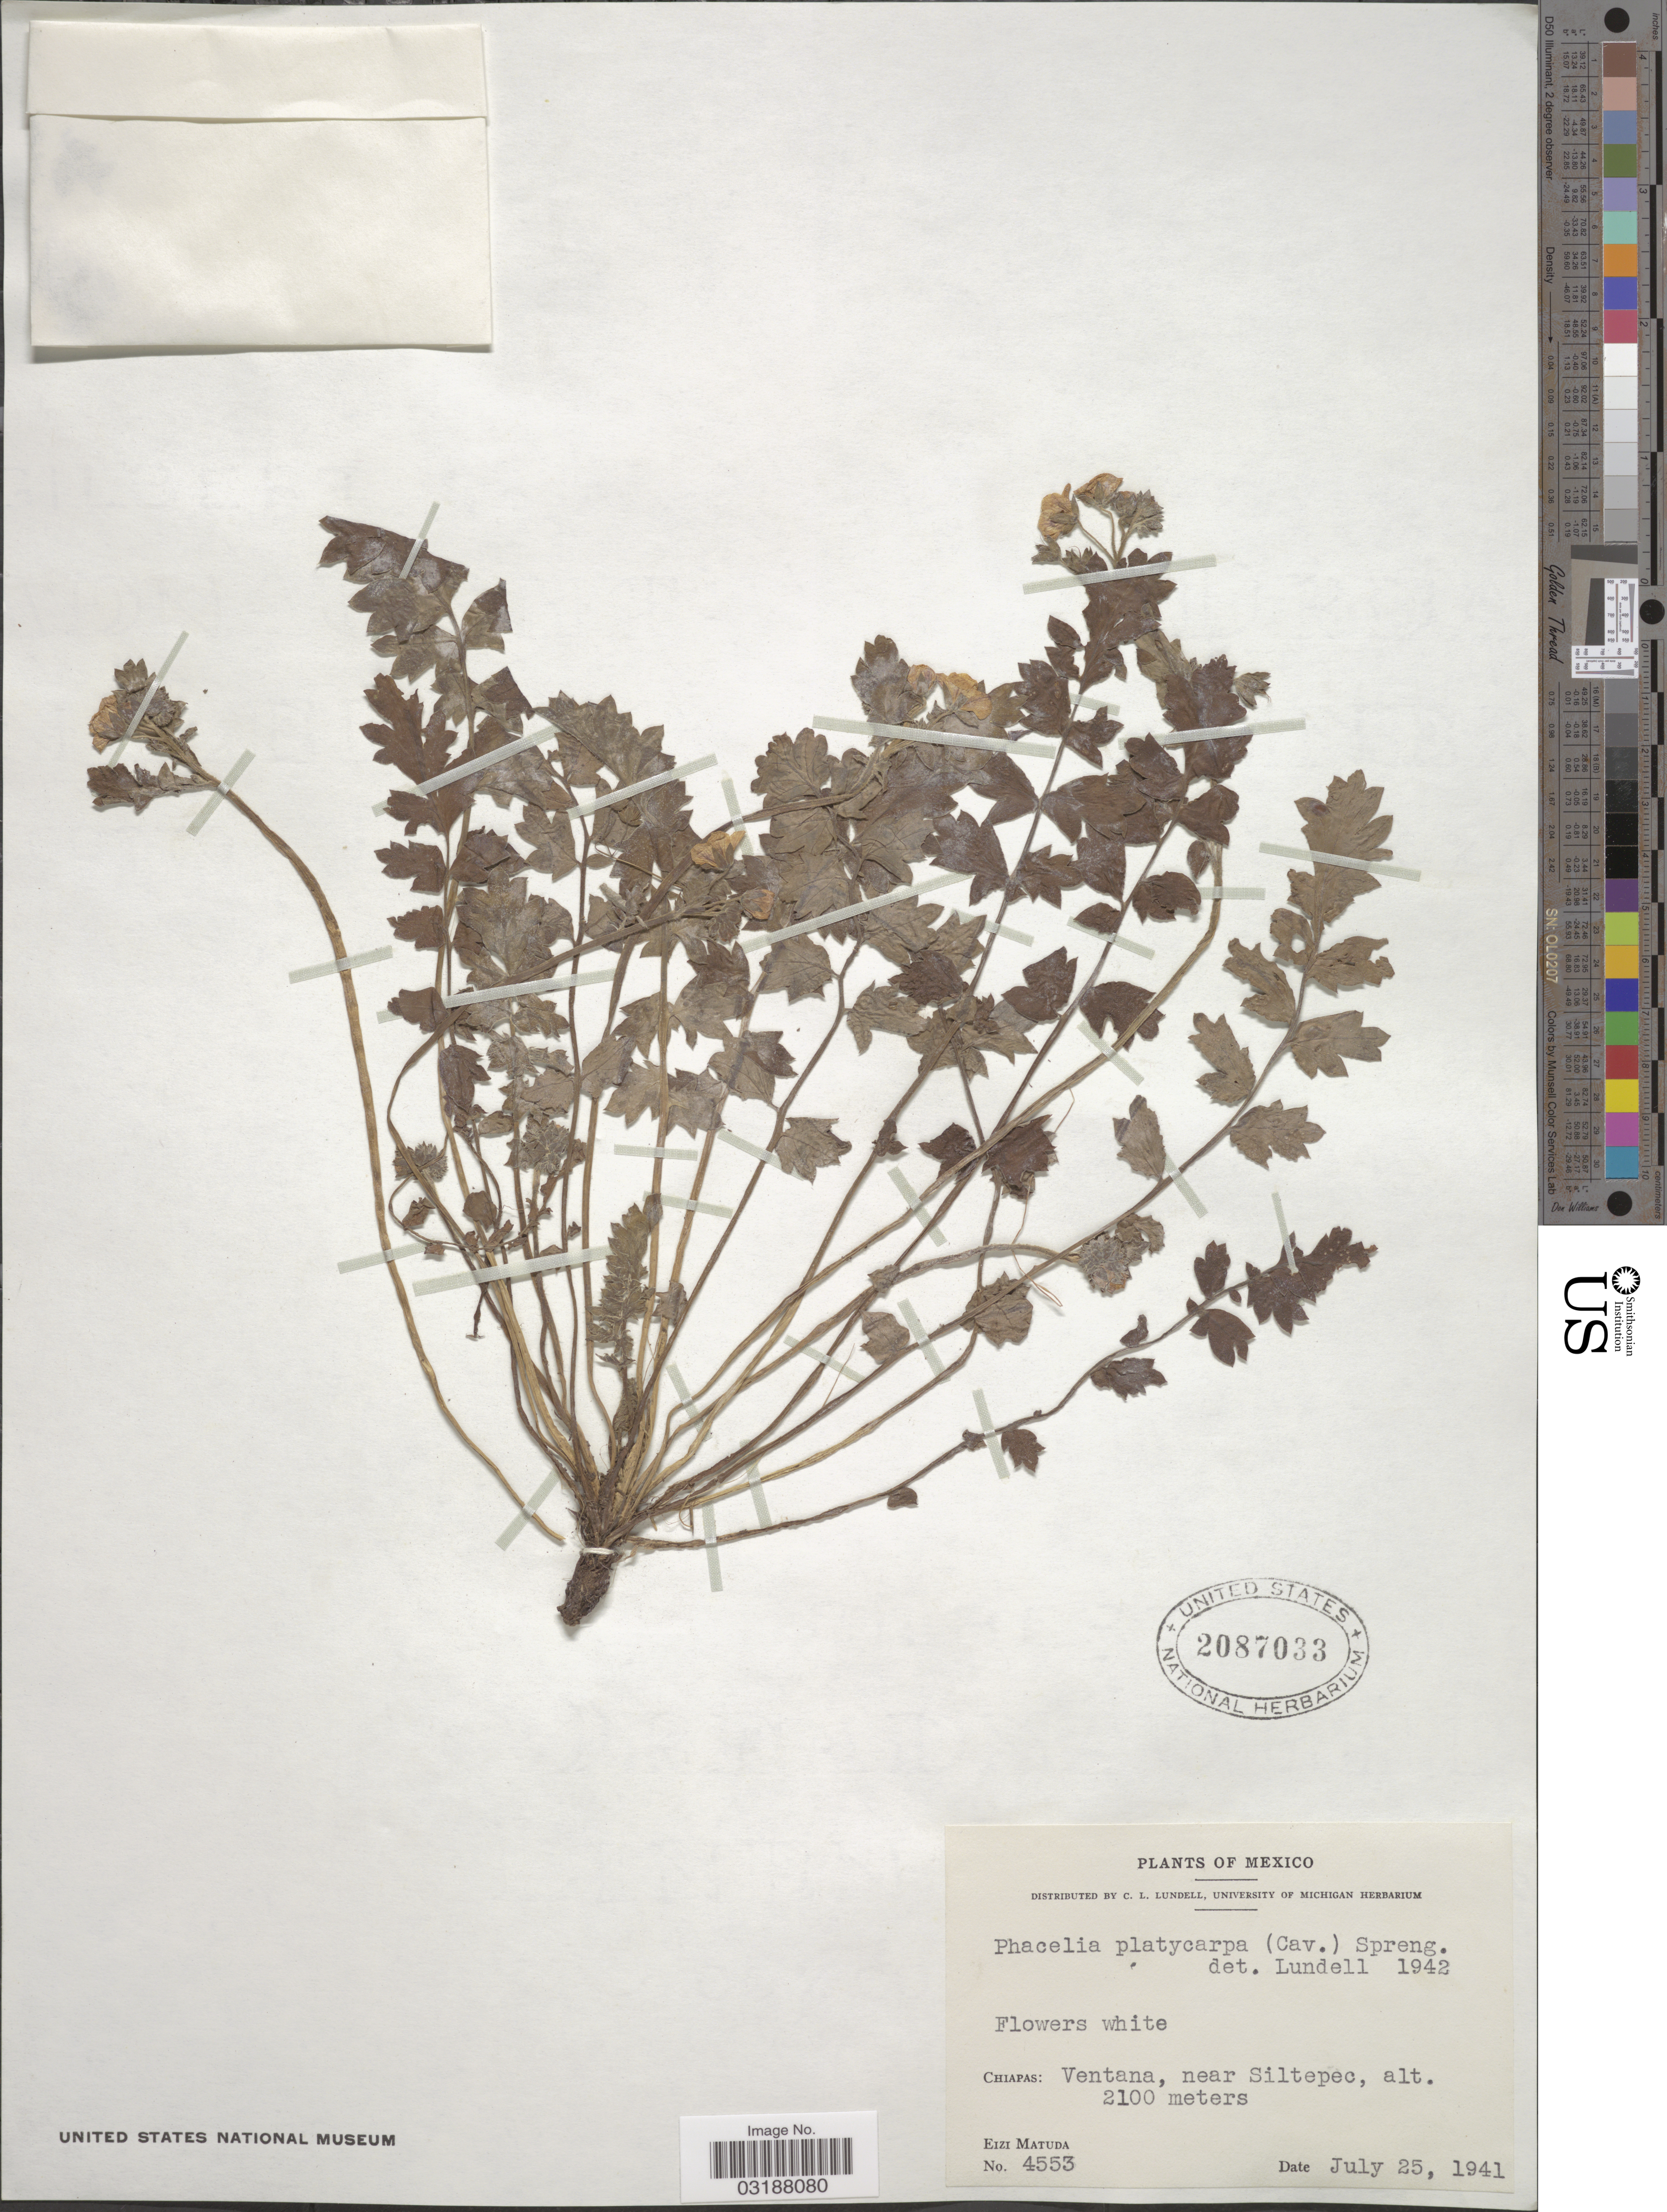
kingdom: Plantae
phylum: Tracheophyta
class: Magnoliopsida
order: Boraginales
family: Hydrophyllaceae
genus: Phacelia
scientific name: Phacelia platycarpa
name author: (Cav.) Spreng.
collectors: E. Matuda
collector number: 4553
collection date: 1941-07-25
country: Mexico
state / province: Chiapas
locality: Chiapas: Ventana, near Siltepec.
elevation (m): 2100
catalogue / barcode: US 2087033